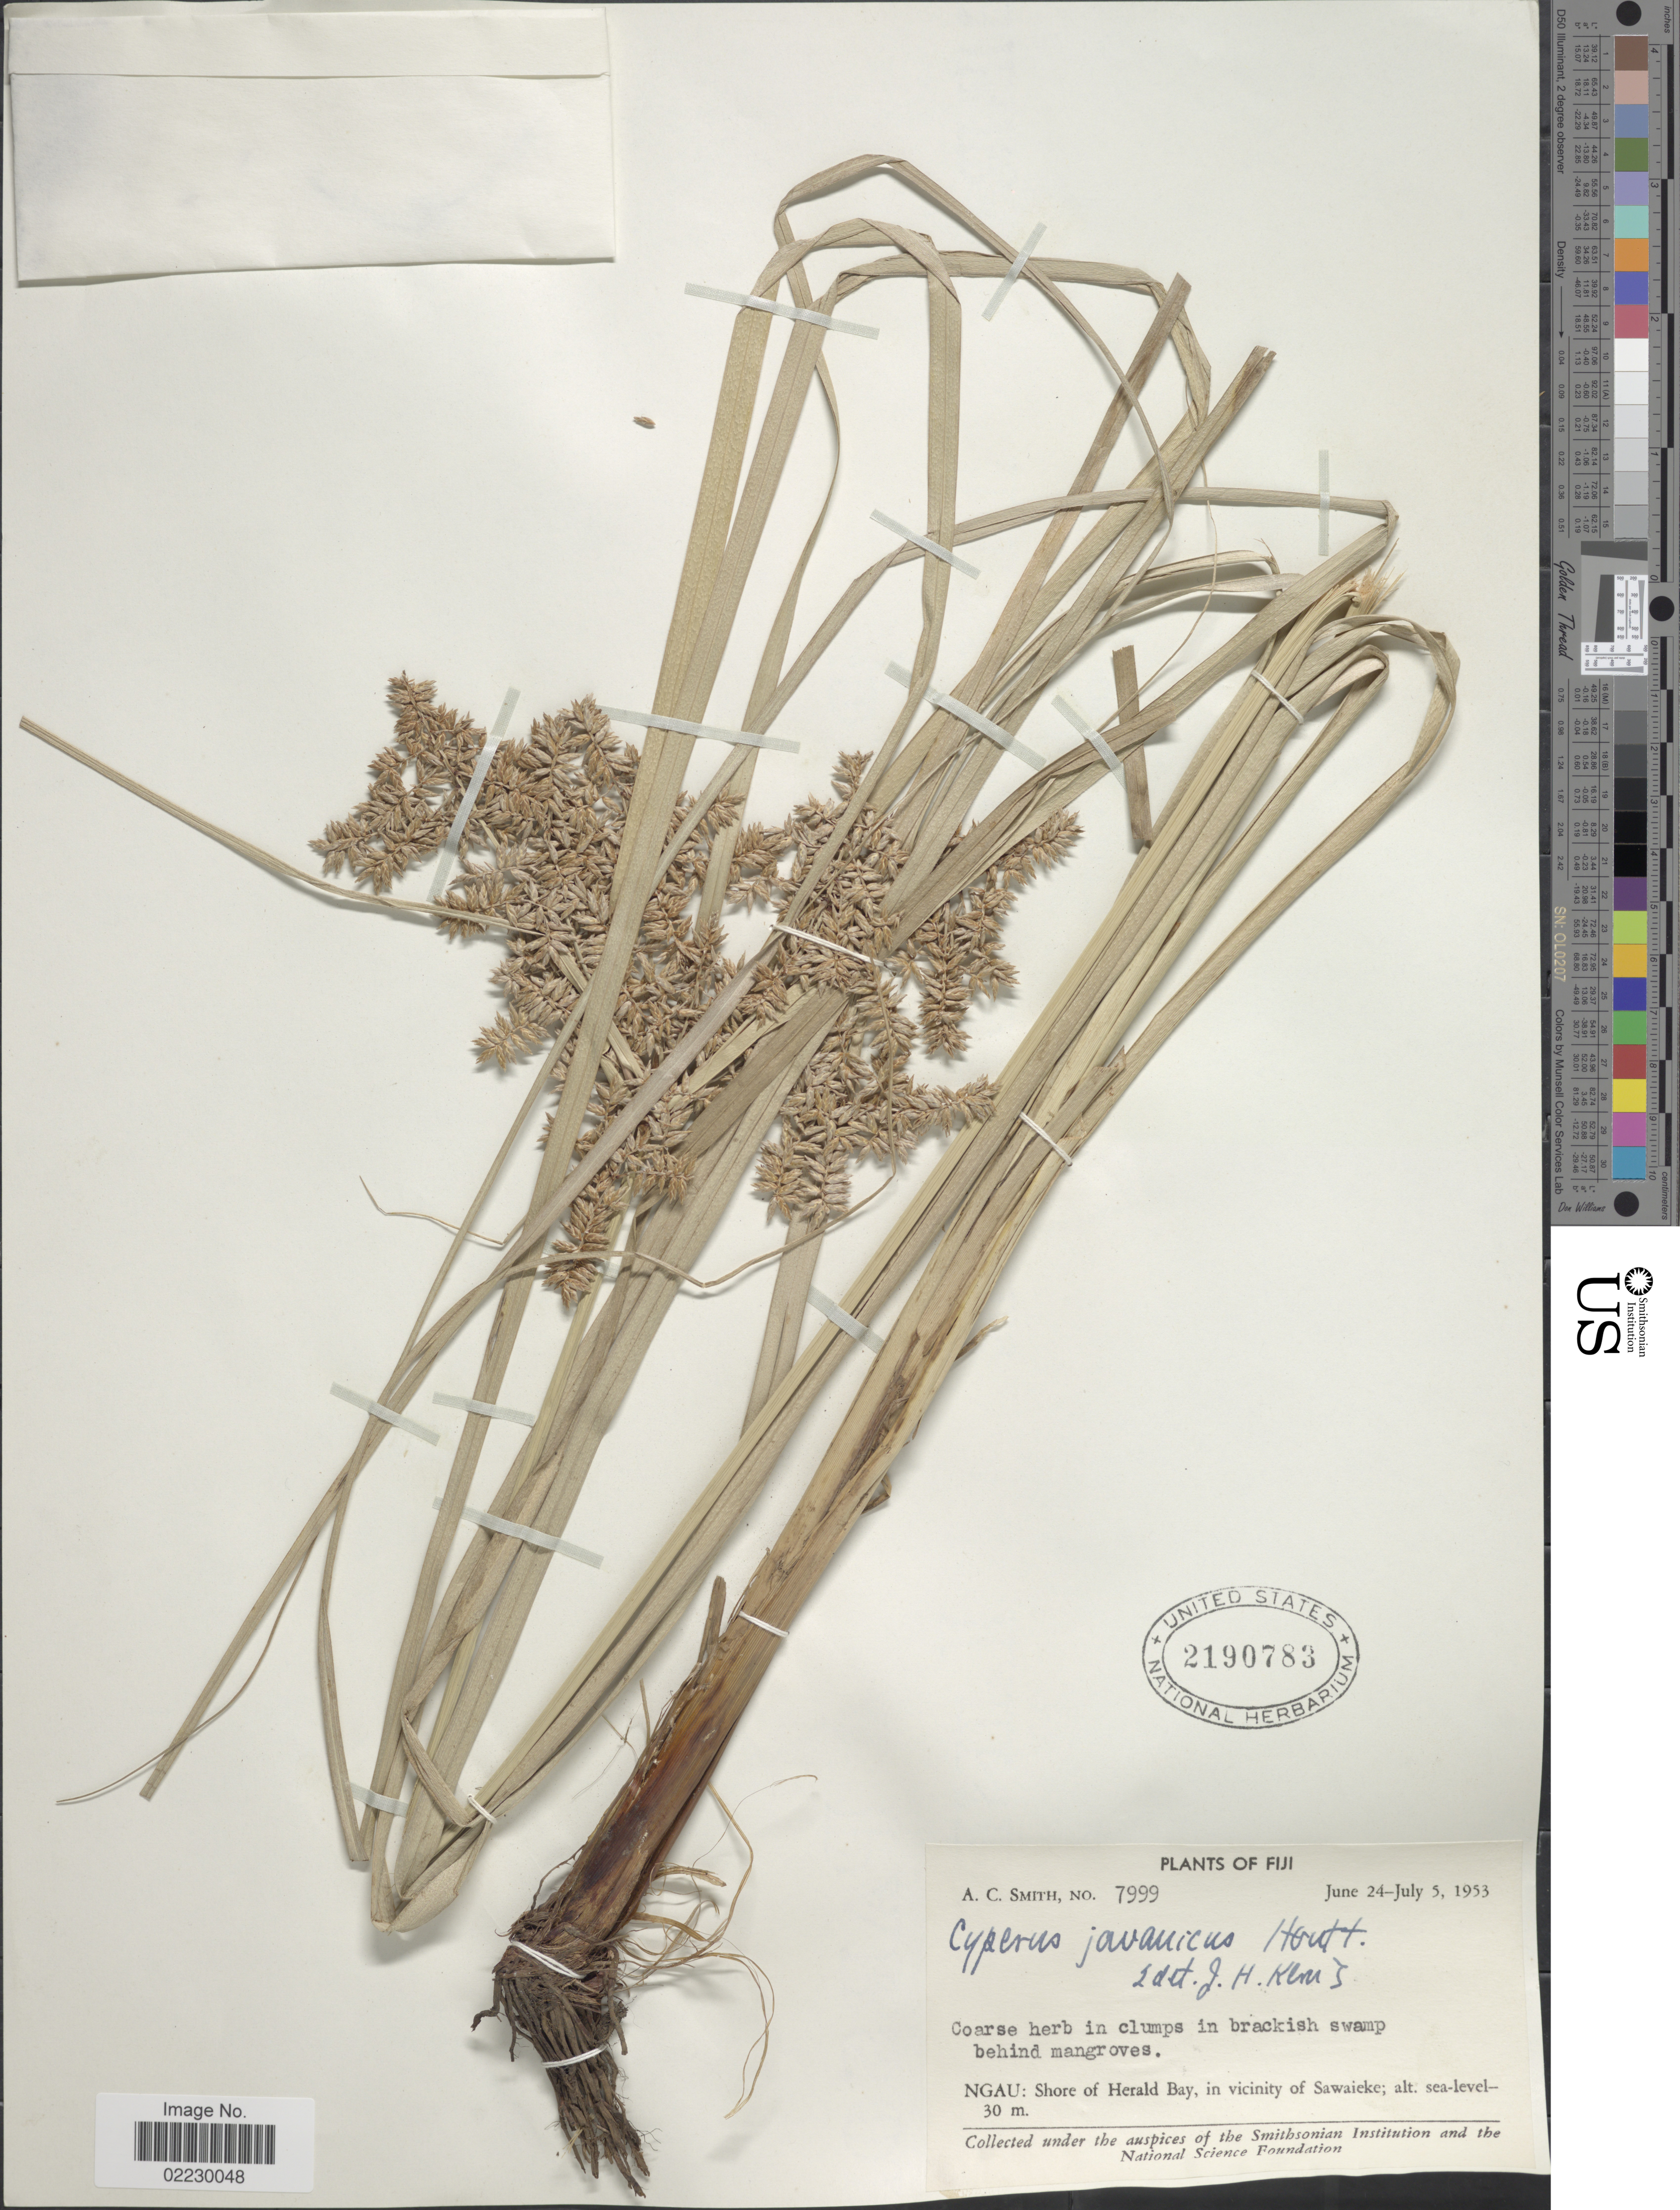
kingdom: Plantae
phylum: Tracheophyta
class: Liliopsida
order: Poales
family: Cyperaceae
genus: Cyperus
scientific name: Cyperus javanicus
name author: Houtt.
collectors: A. C. Smith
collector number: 7999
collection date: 1953-06-24/1953-07-05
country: Fiji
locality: Ngau,. shore of Herald Bay, vicinity of Sawaieke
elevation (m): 0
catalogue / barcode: US 2190783